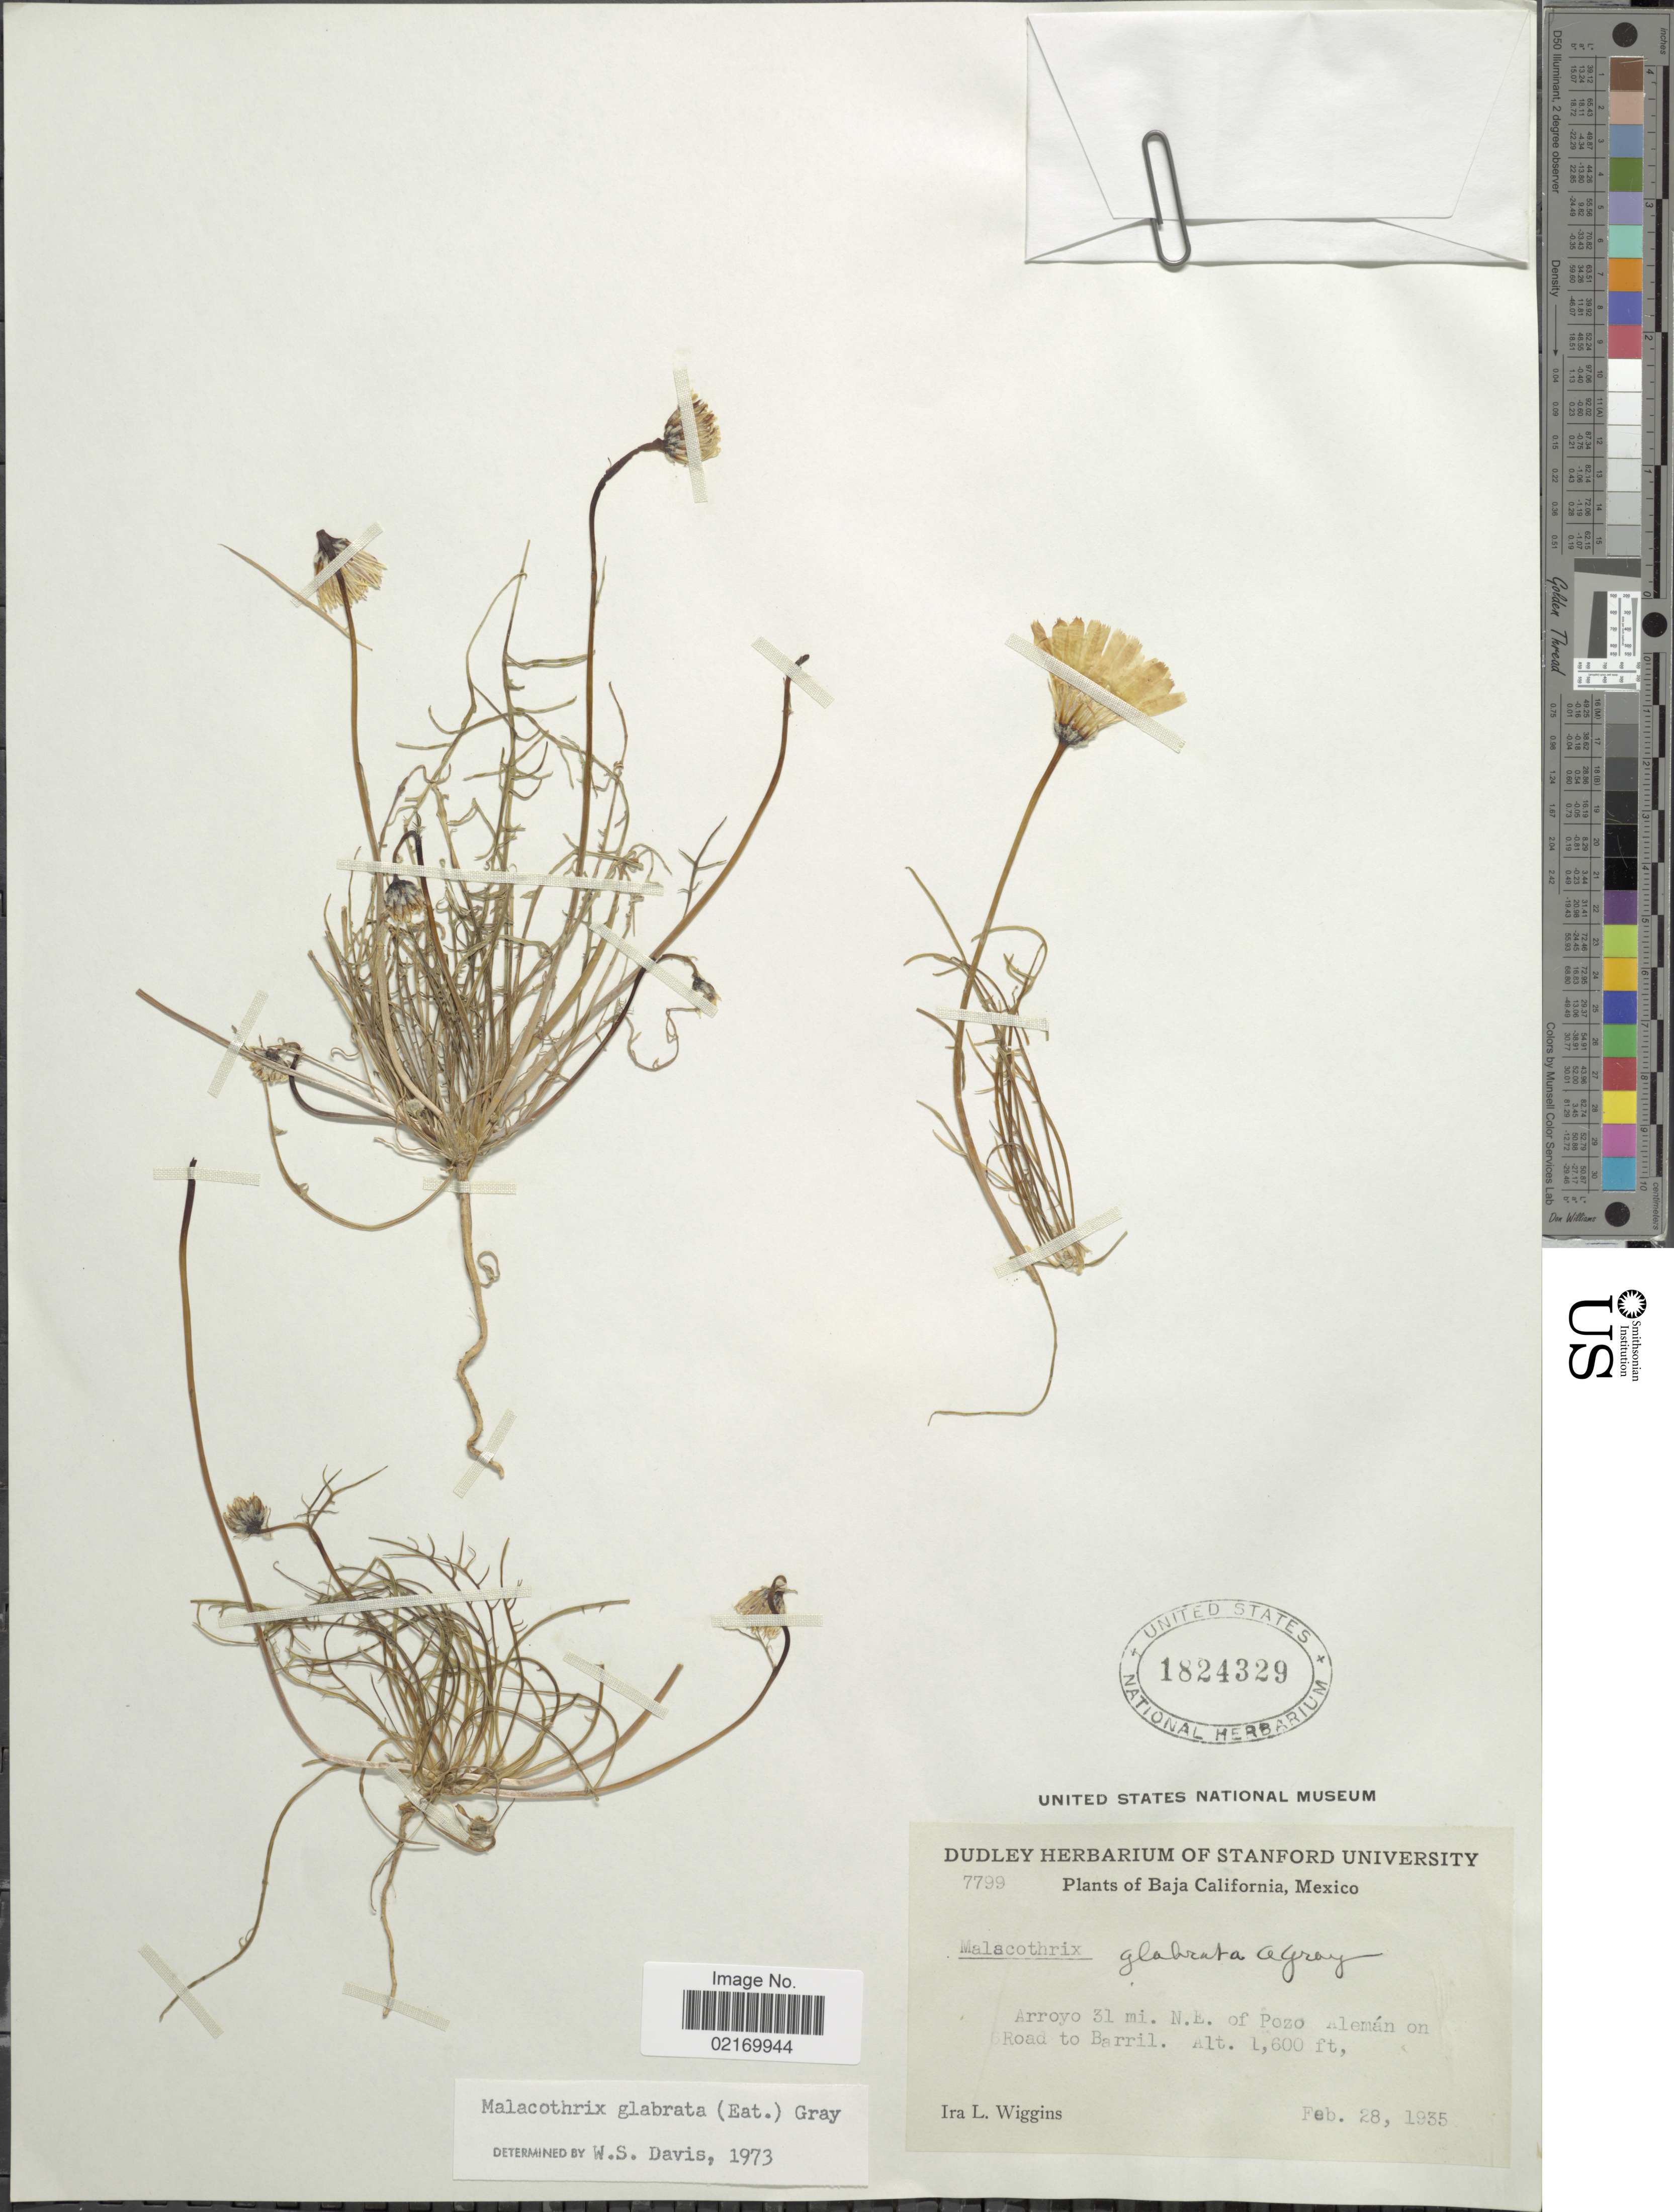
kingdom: Plantae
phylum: Tracheophyta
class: Magnoliopsida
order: Asterales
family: Asteraceae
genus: Malacothrix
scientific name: Malacothrix glabrata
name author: (A. Gray ex D.C. Eaton) A. Gray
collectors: I. L. Wiggins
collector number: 7799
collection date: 1935-02-28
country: Guatemala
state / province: Baja Verapaz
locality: Arroyo 31 mi. N. E. of Pozo Aleman on Road to Barril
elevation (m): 488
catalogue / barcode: US 1824329